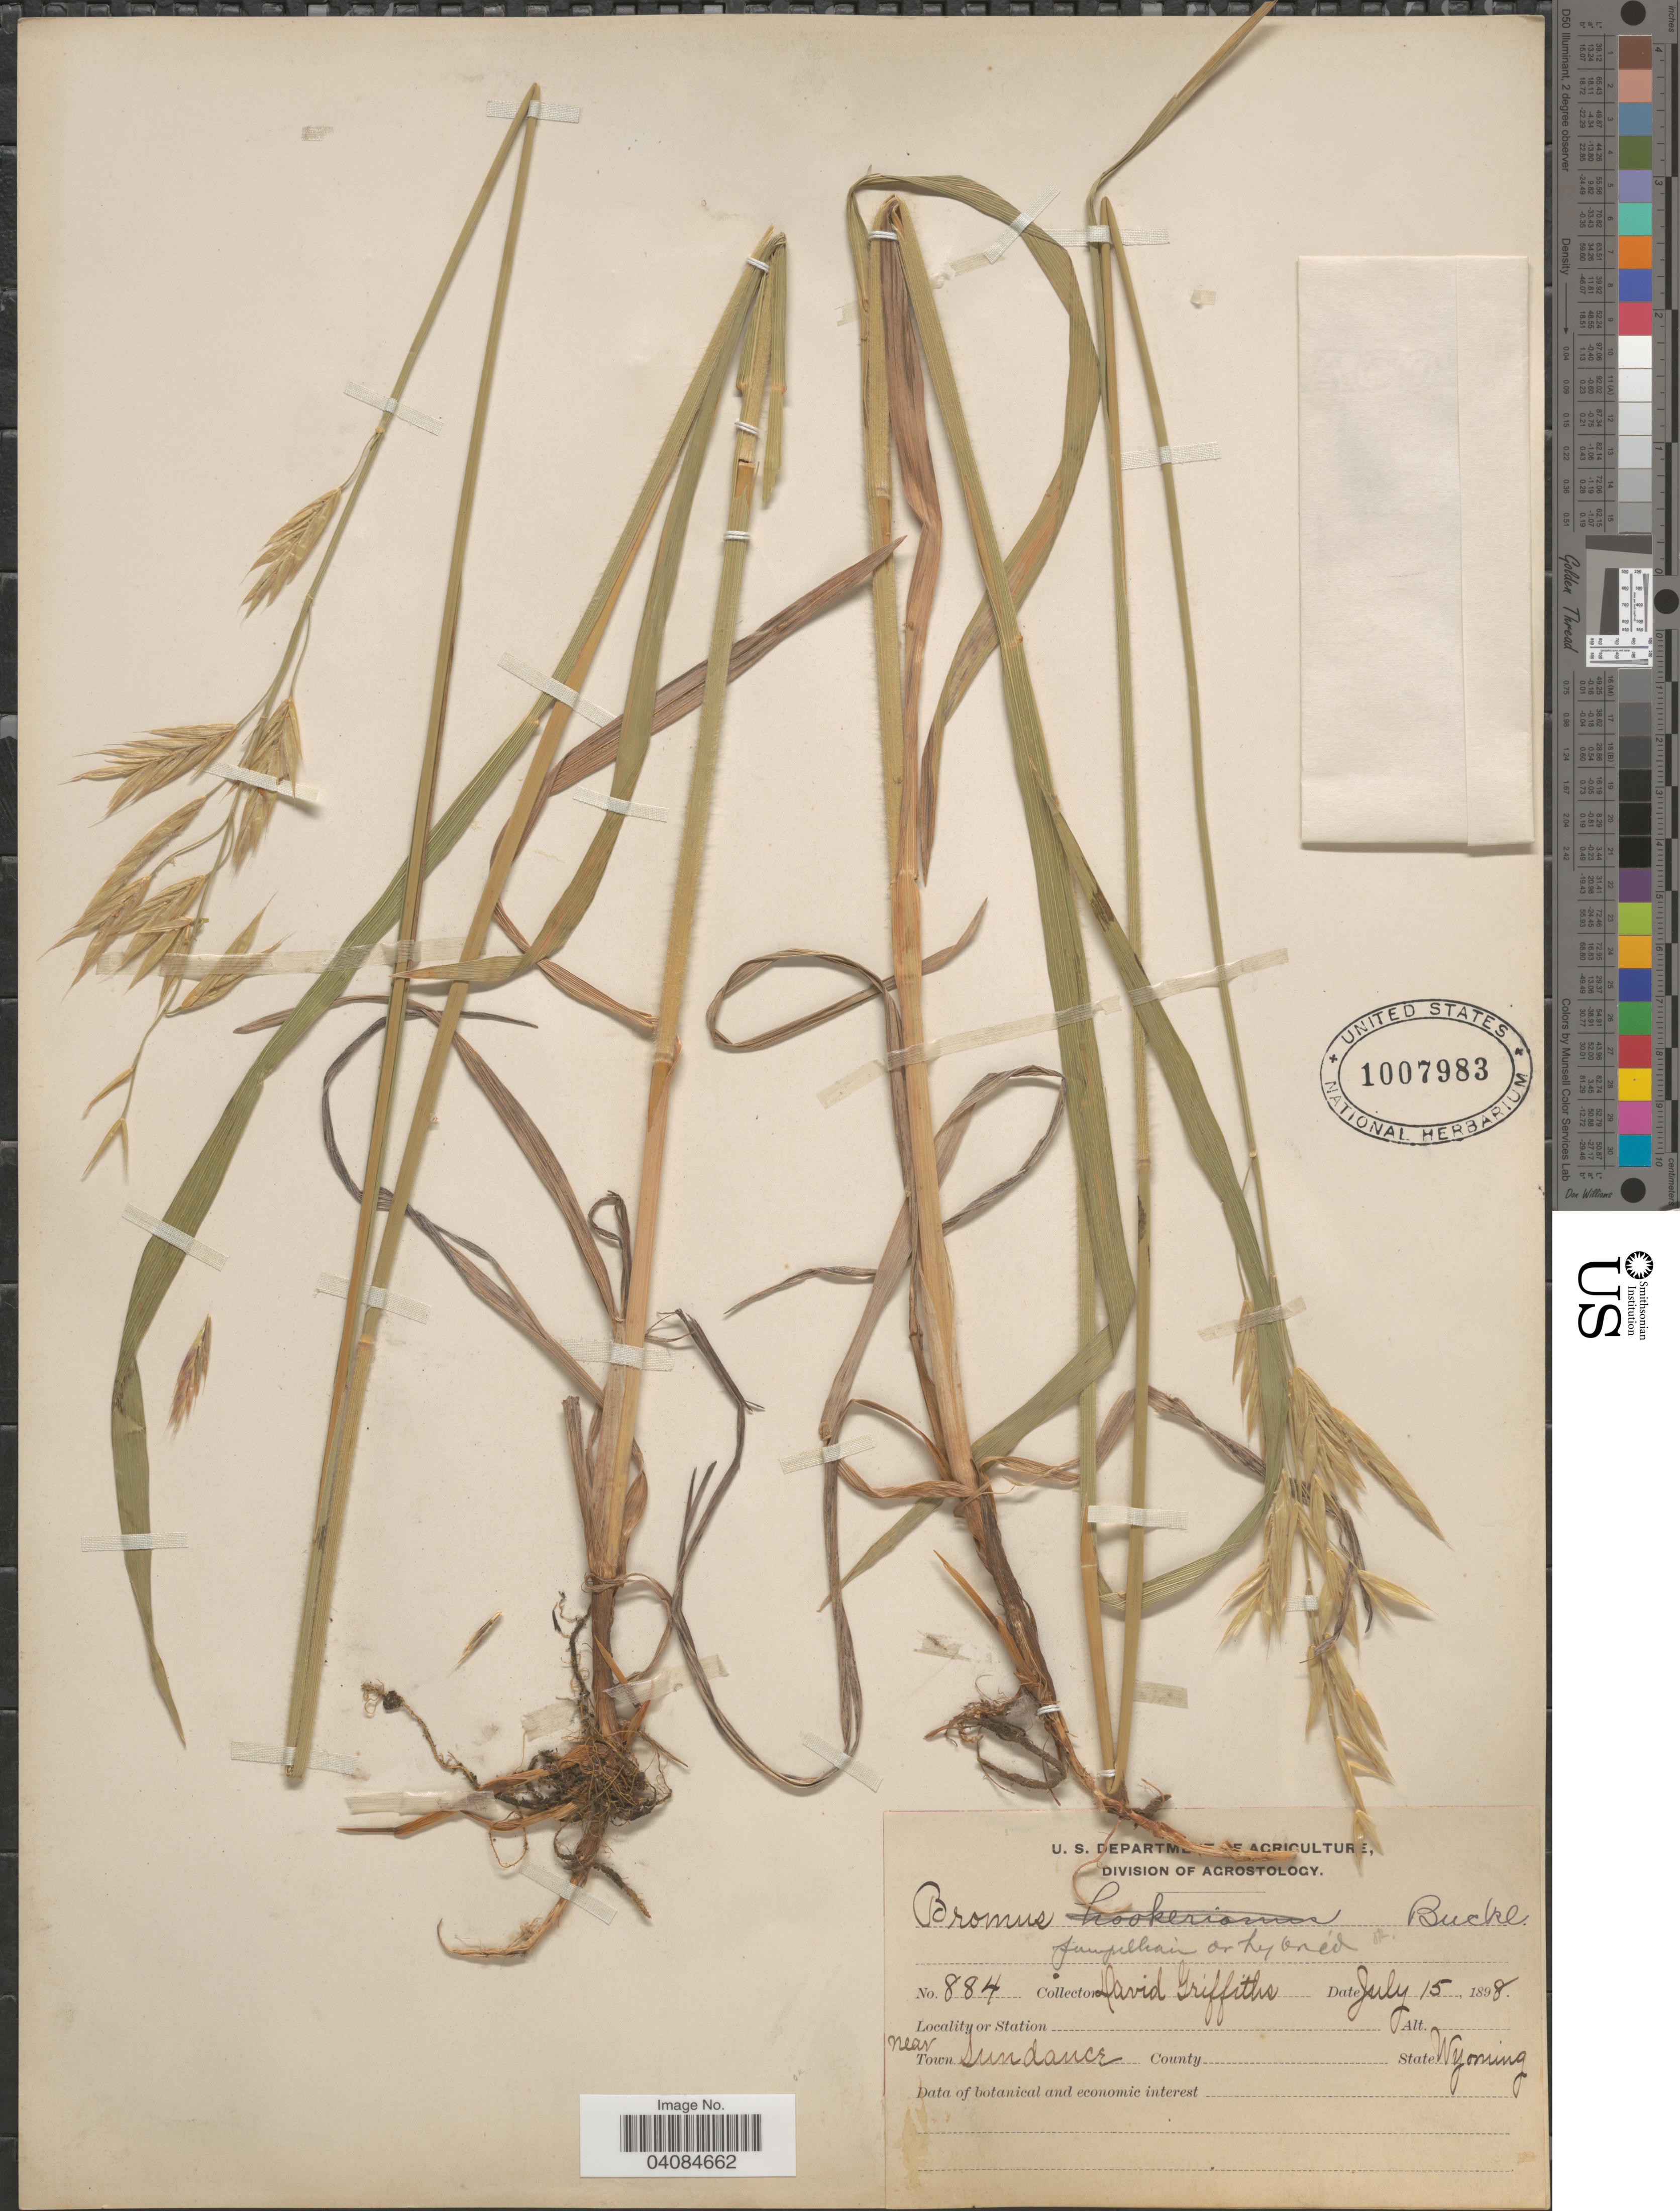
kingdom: Plantae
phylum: Tracheophyta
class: Liliopsida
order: Poales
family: Poaceae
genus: Bromus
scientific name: Bromus pumpellianus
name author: Scribn.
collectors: D. Griffiths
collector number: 884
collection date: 1898-07-15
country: United States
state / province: Wyoming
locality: Near Town Sundance.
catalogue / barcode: US 1007983